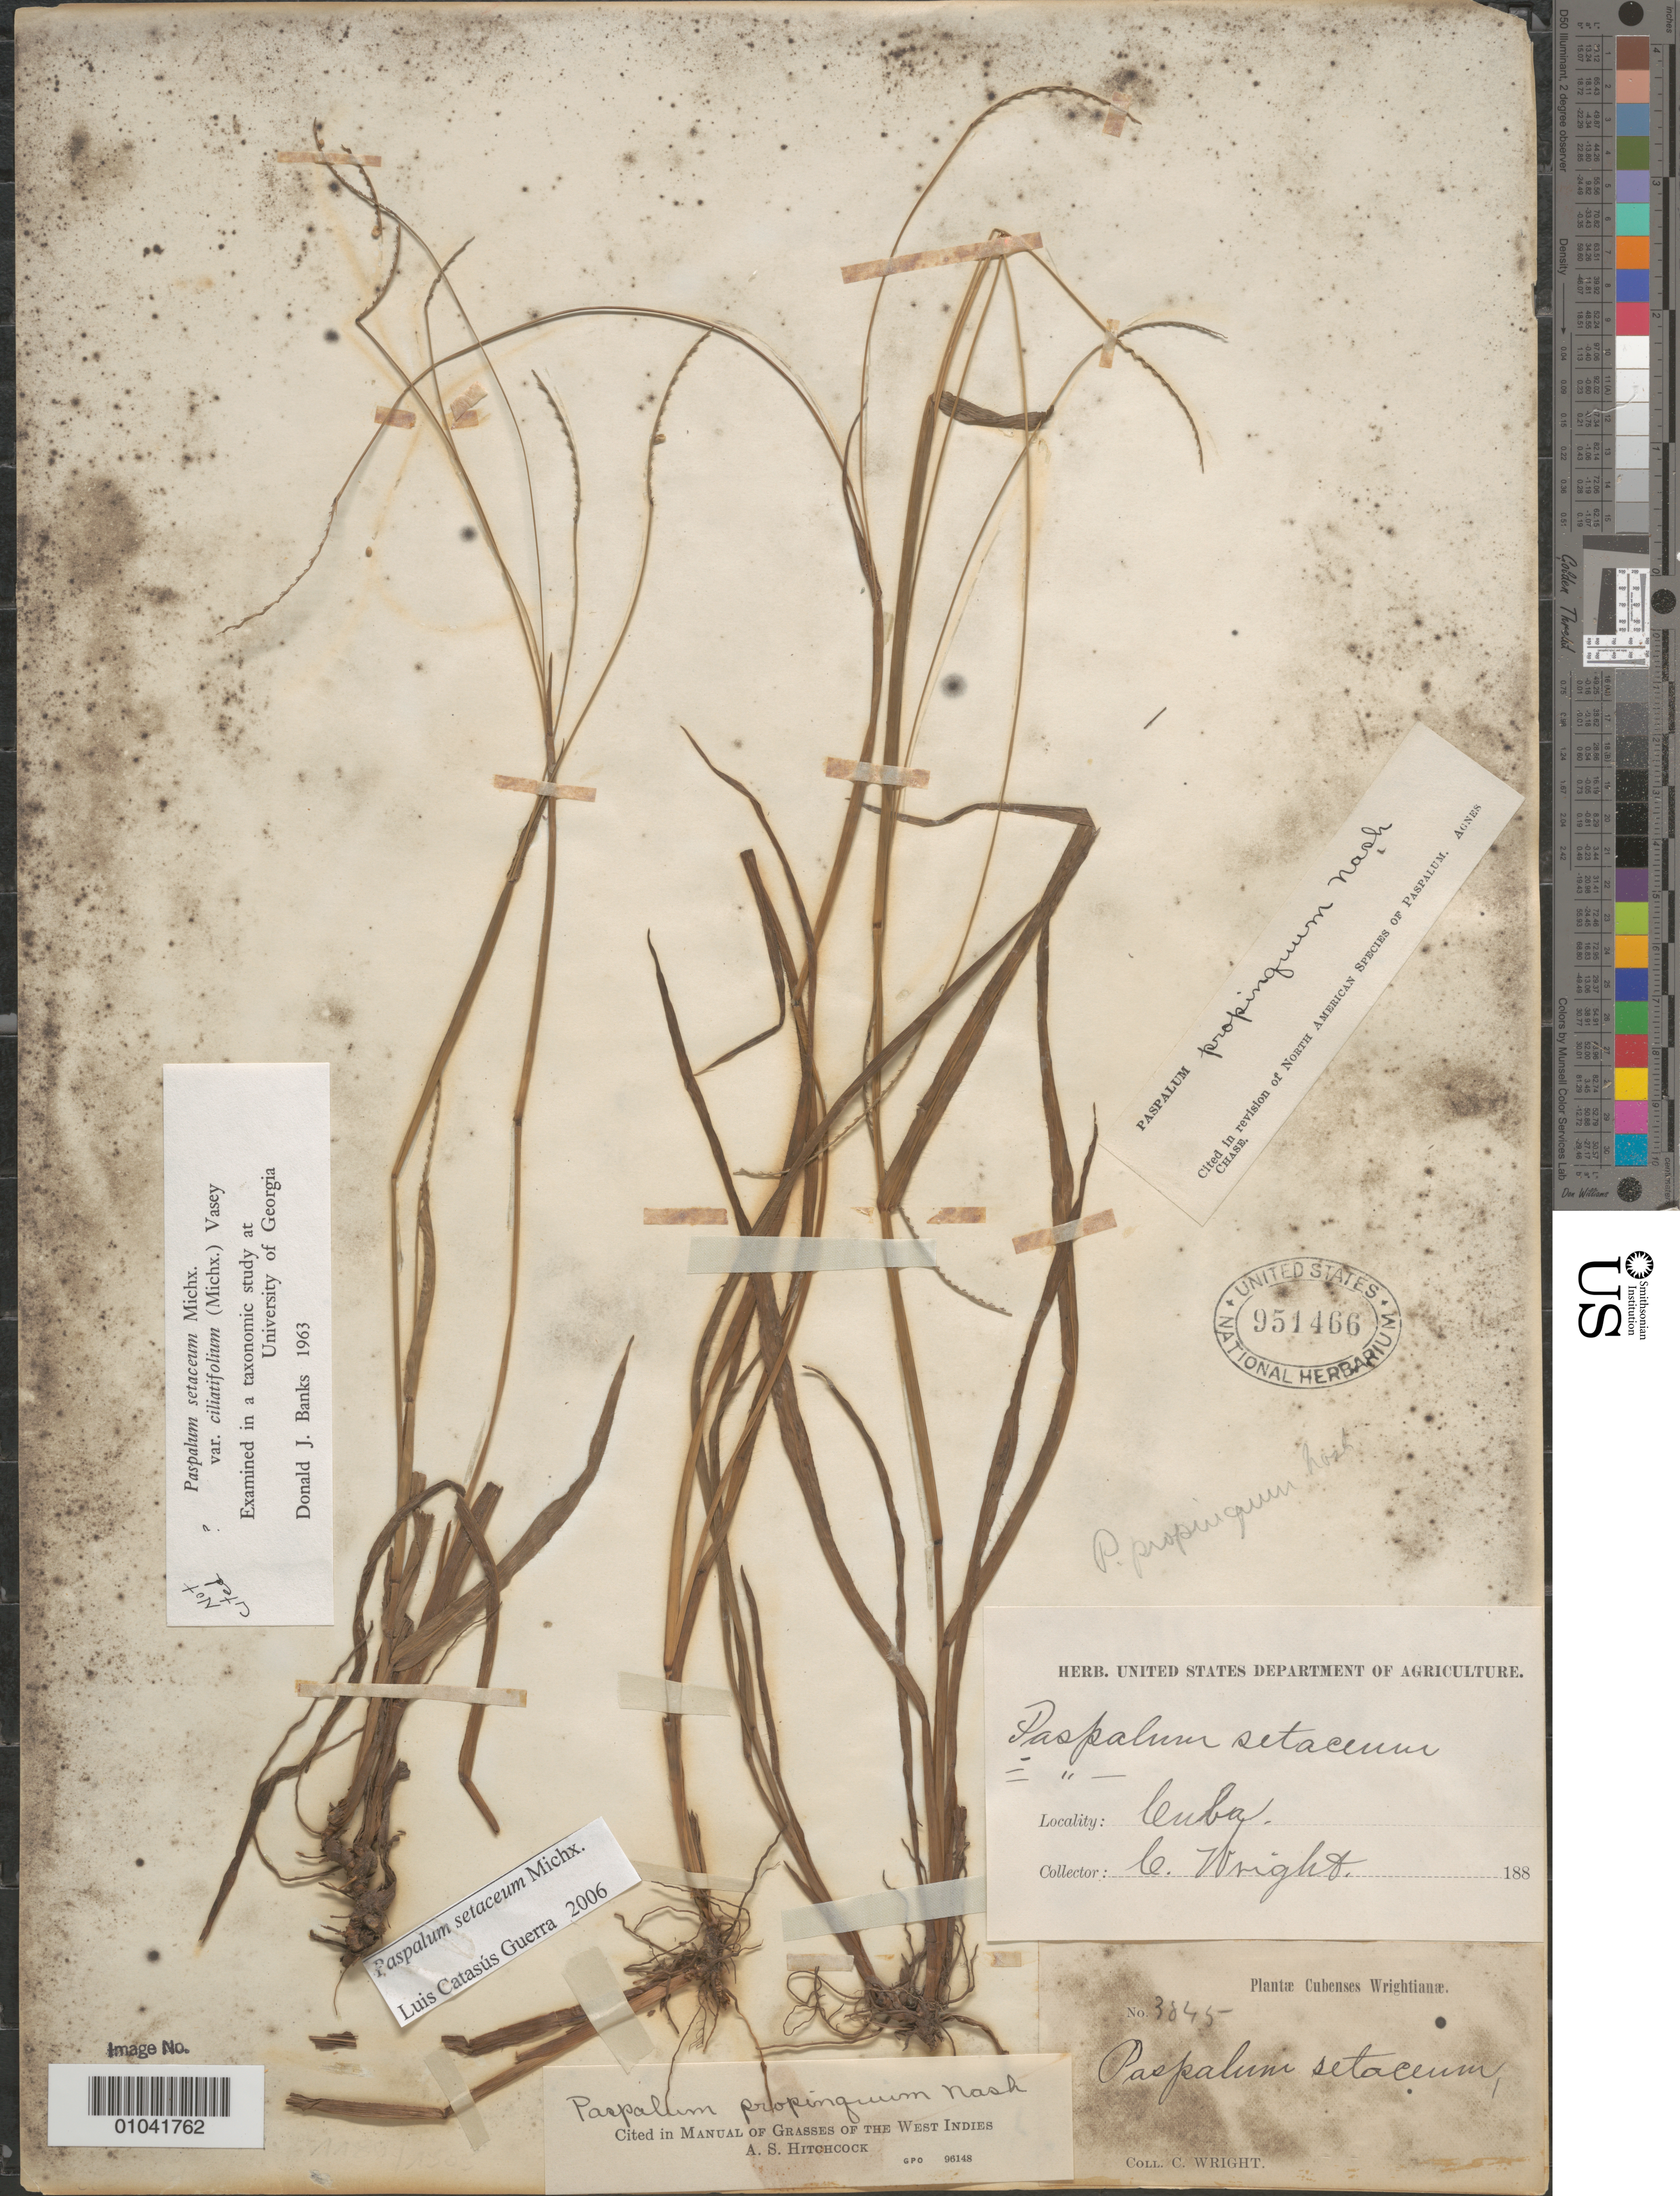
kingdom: Plantae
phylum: Tracheophyta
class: Liliopsida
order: Poales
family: Poaceae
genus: Paspalum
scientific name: Paspalum setaceum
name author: Michx.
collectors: C. Wright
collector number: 3845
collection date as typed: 188-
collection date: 1880/1889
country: Cuba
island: Cuba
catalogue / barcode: US 951466